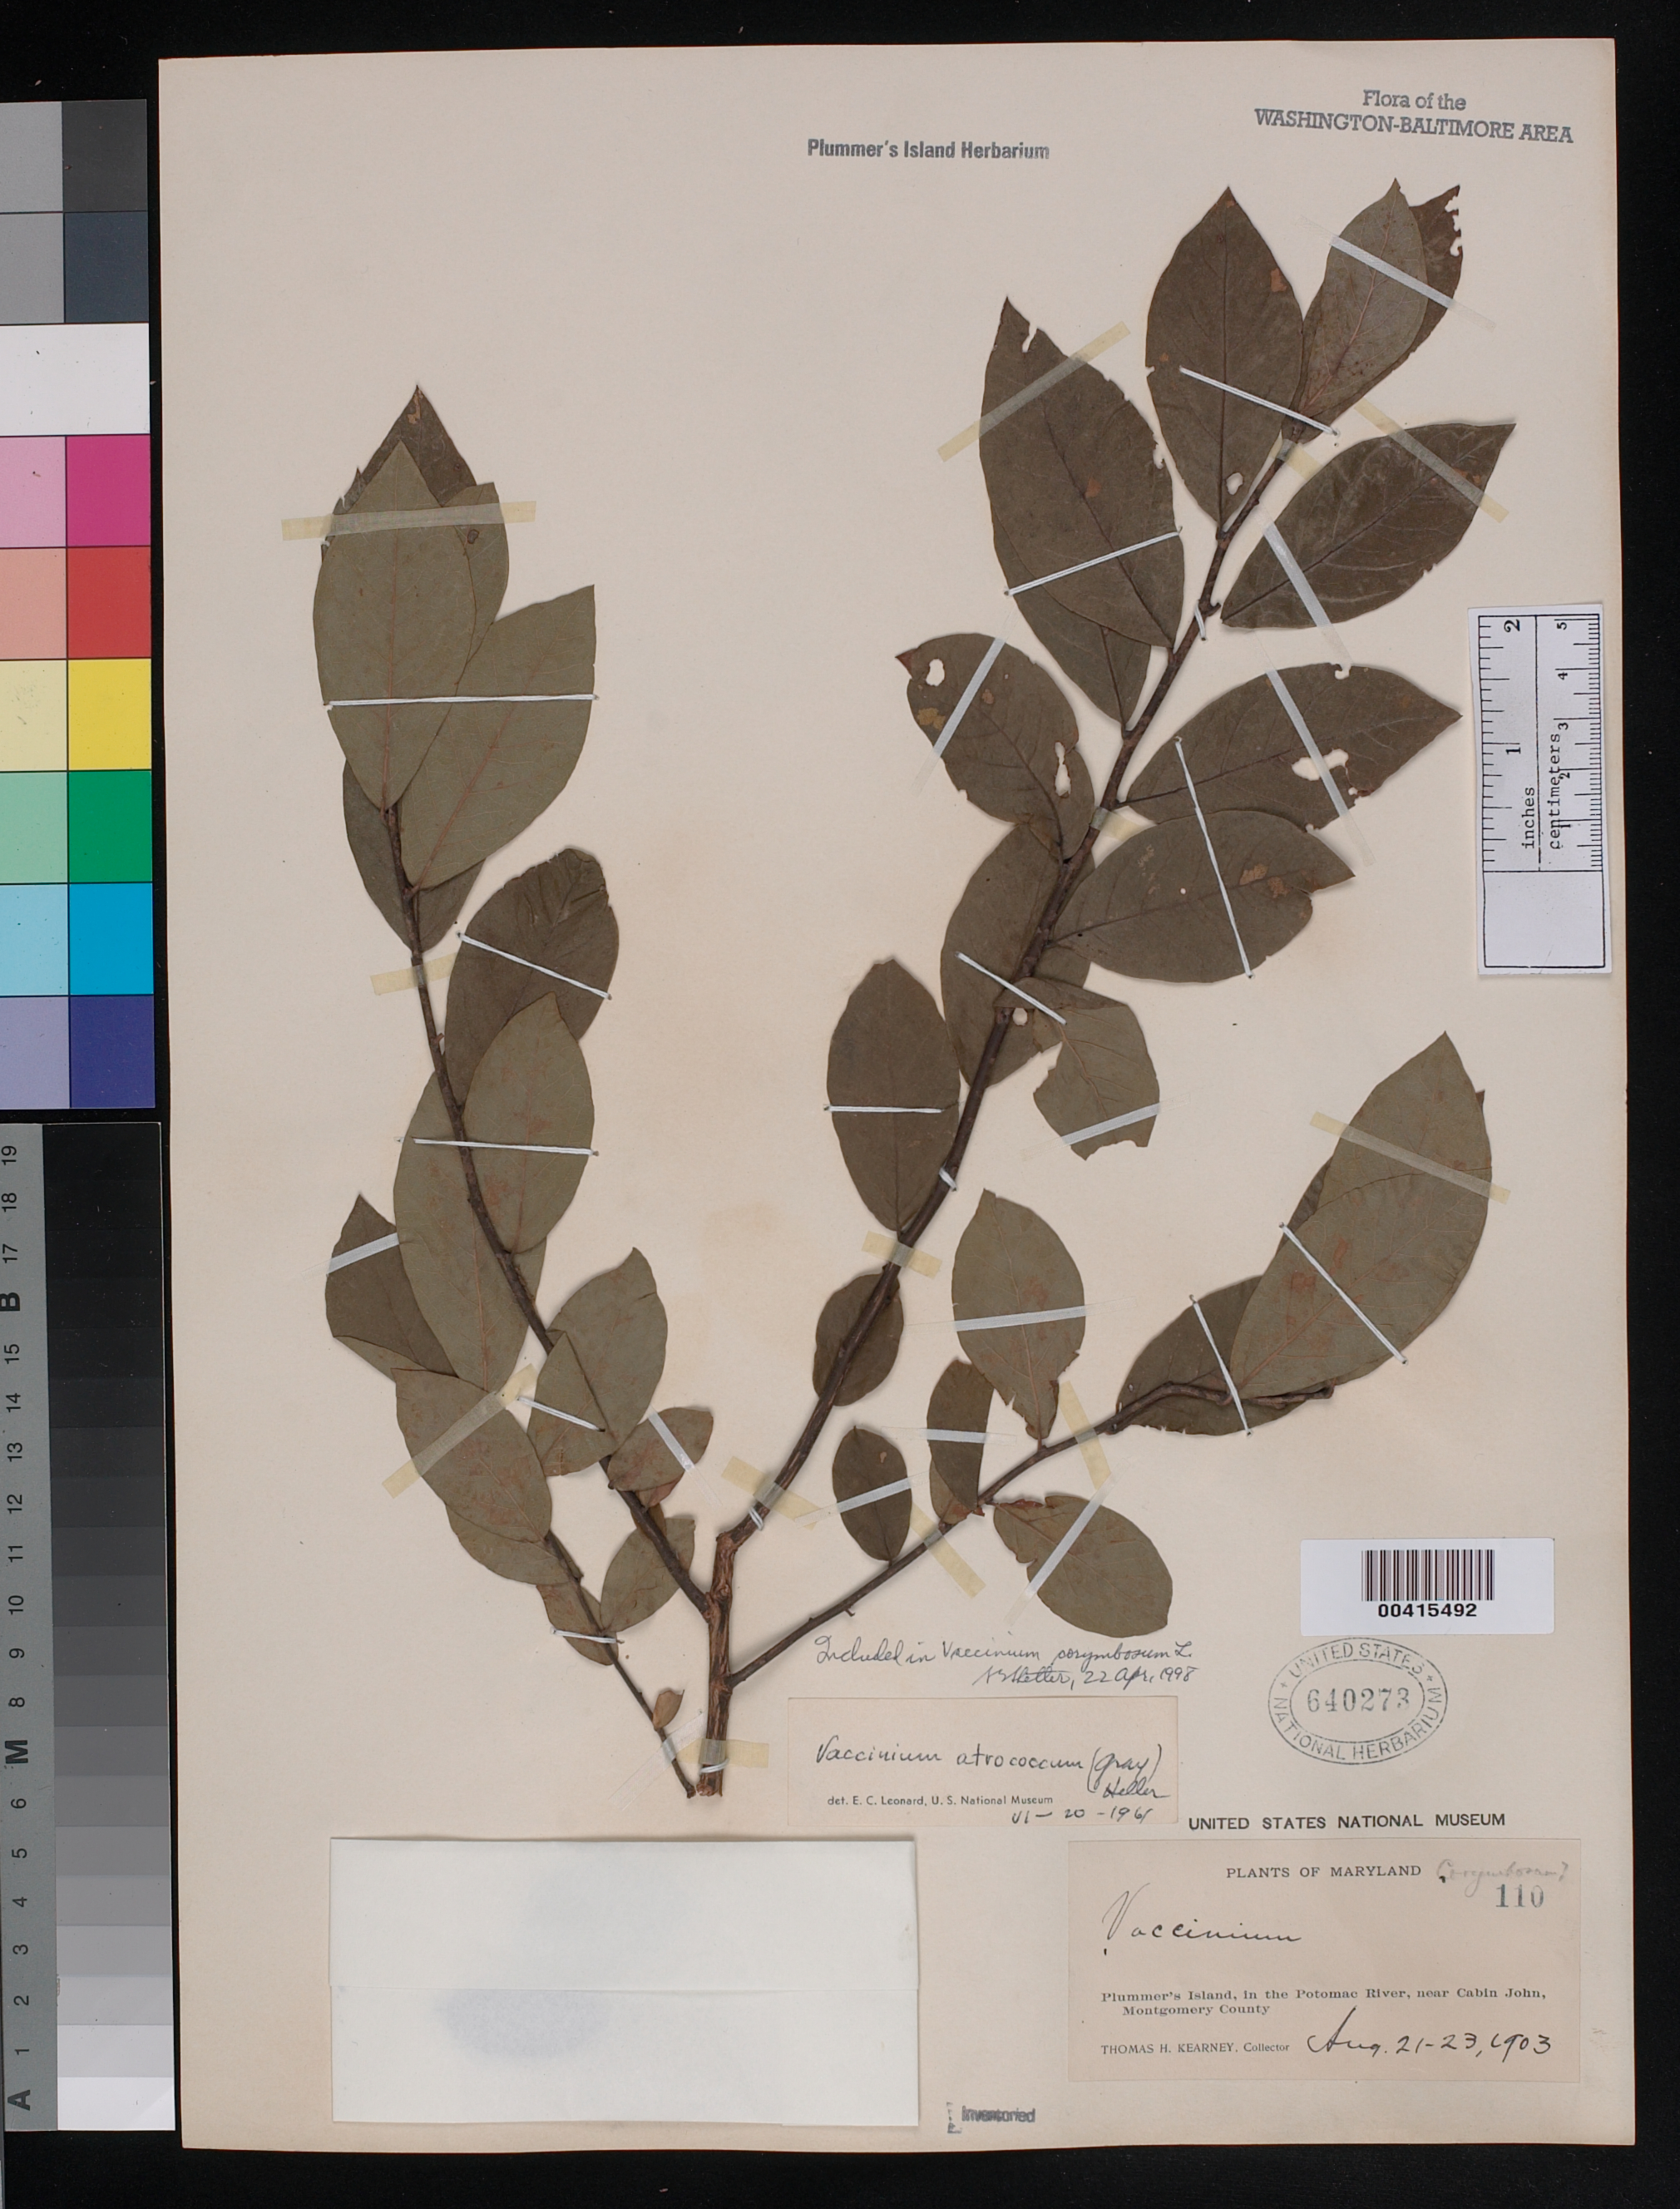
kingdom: Plantae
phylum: Tracheophyta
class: Magnoliopsida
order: Ericales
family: Ericaceae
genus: Vaccinium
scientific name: Vaccinium corymbosum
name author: L.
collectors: T. H. Kearney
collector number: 110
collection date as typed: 21 Aug 1903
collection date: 1903-08-21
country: United States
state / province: Maryland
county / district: Montgomery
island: Plummers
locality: Plummer's Island C. & O. Canal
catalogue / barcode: US 640273